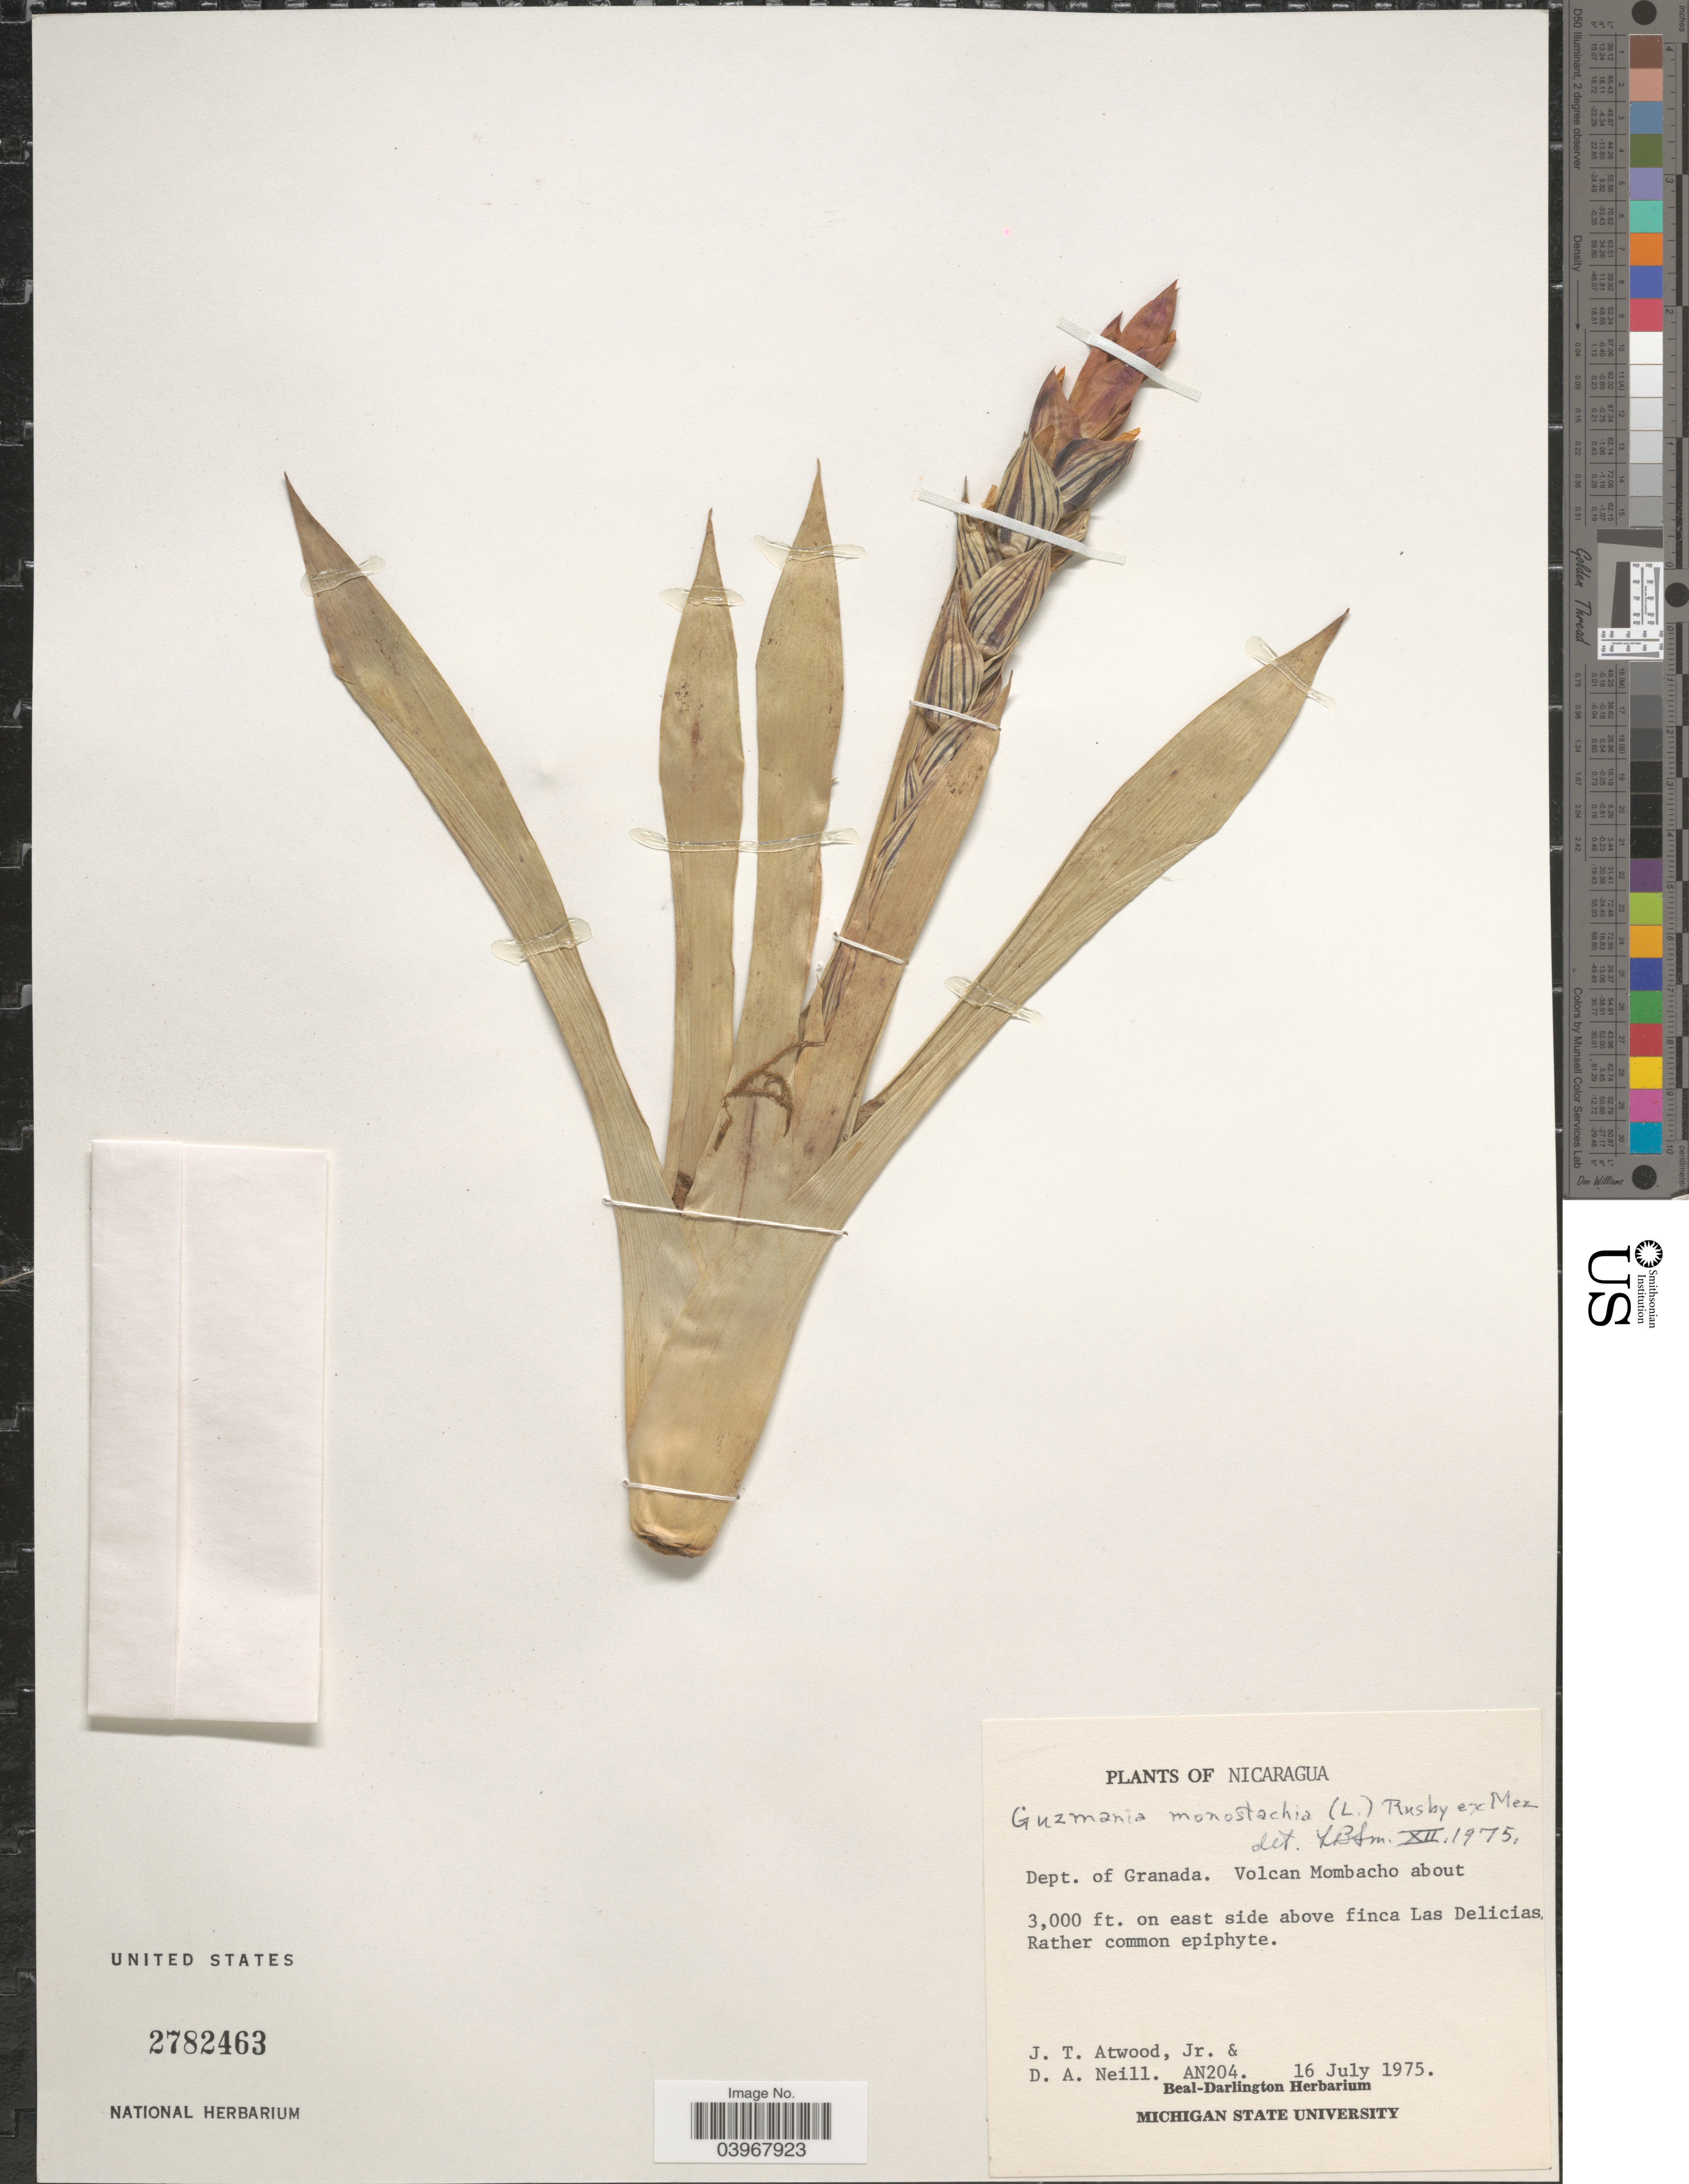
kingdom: Plantae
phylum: Tracheophyta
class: Liliopsida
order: Poales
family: Bromeliaceae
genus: Guzmania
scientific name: Guzmania monostachia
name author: (L.) Rusby ex Mez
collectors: J. Atwood & D. A. Neill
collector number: AN204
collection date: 1975-07-16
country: Nicaragua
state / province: Granada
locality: Dept. of Granada. Volcan Mombacho on east side above finca Las Delicias.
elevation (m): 914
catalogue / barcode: US 2782463